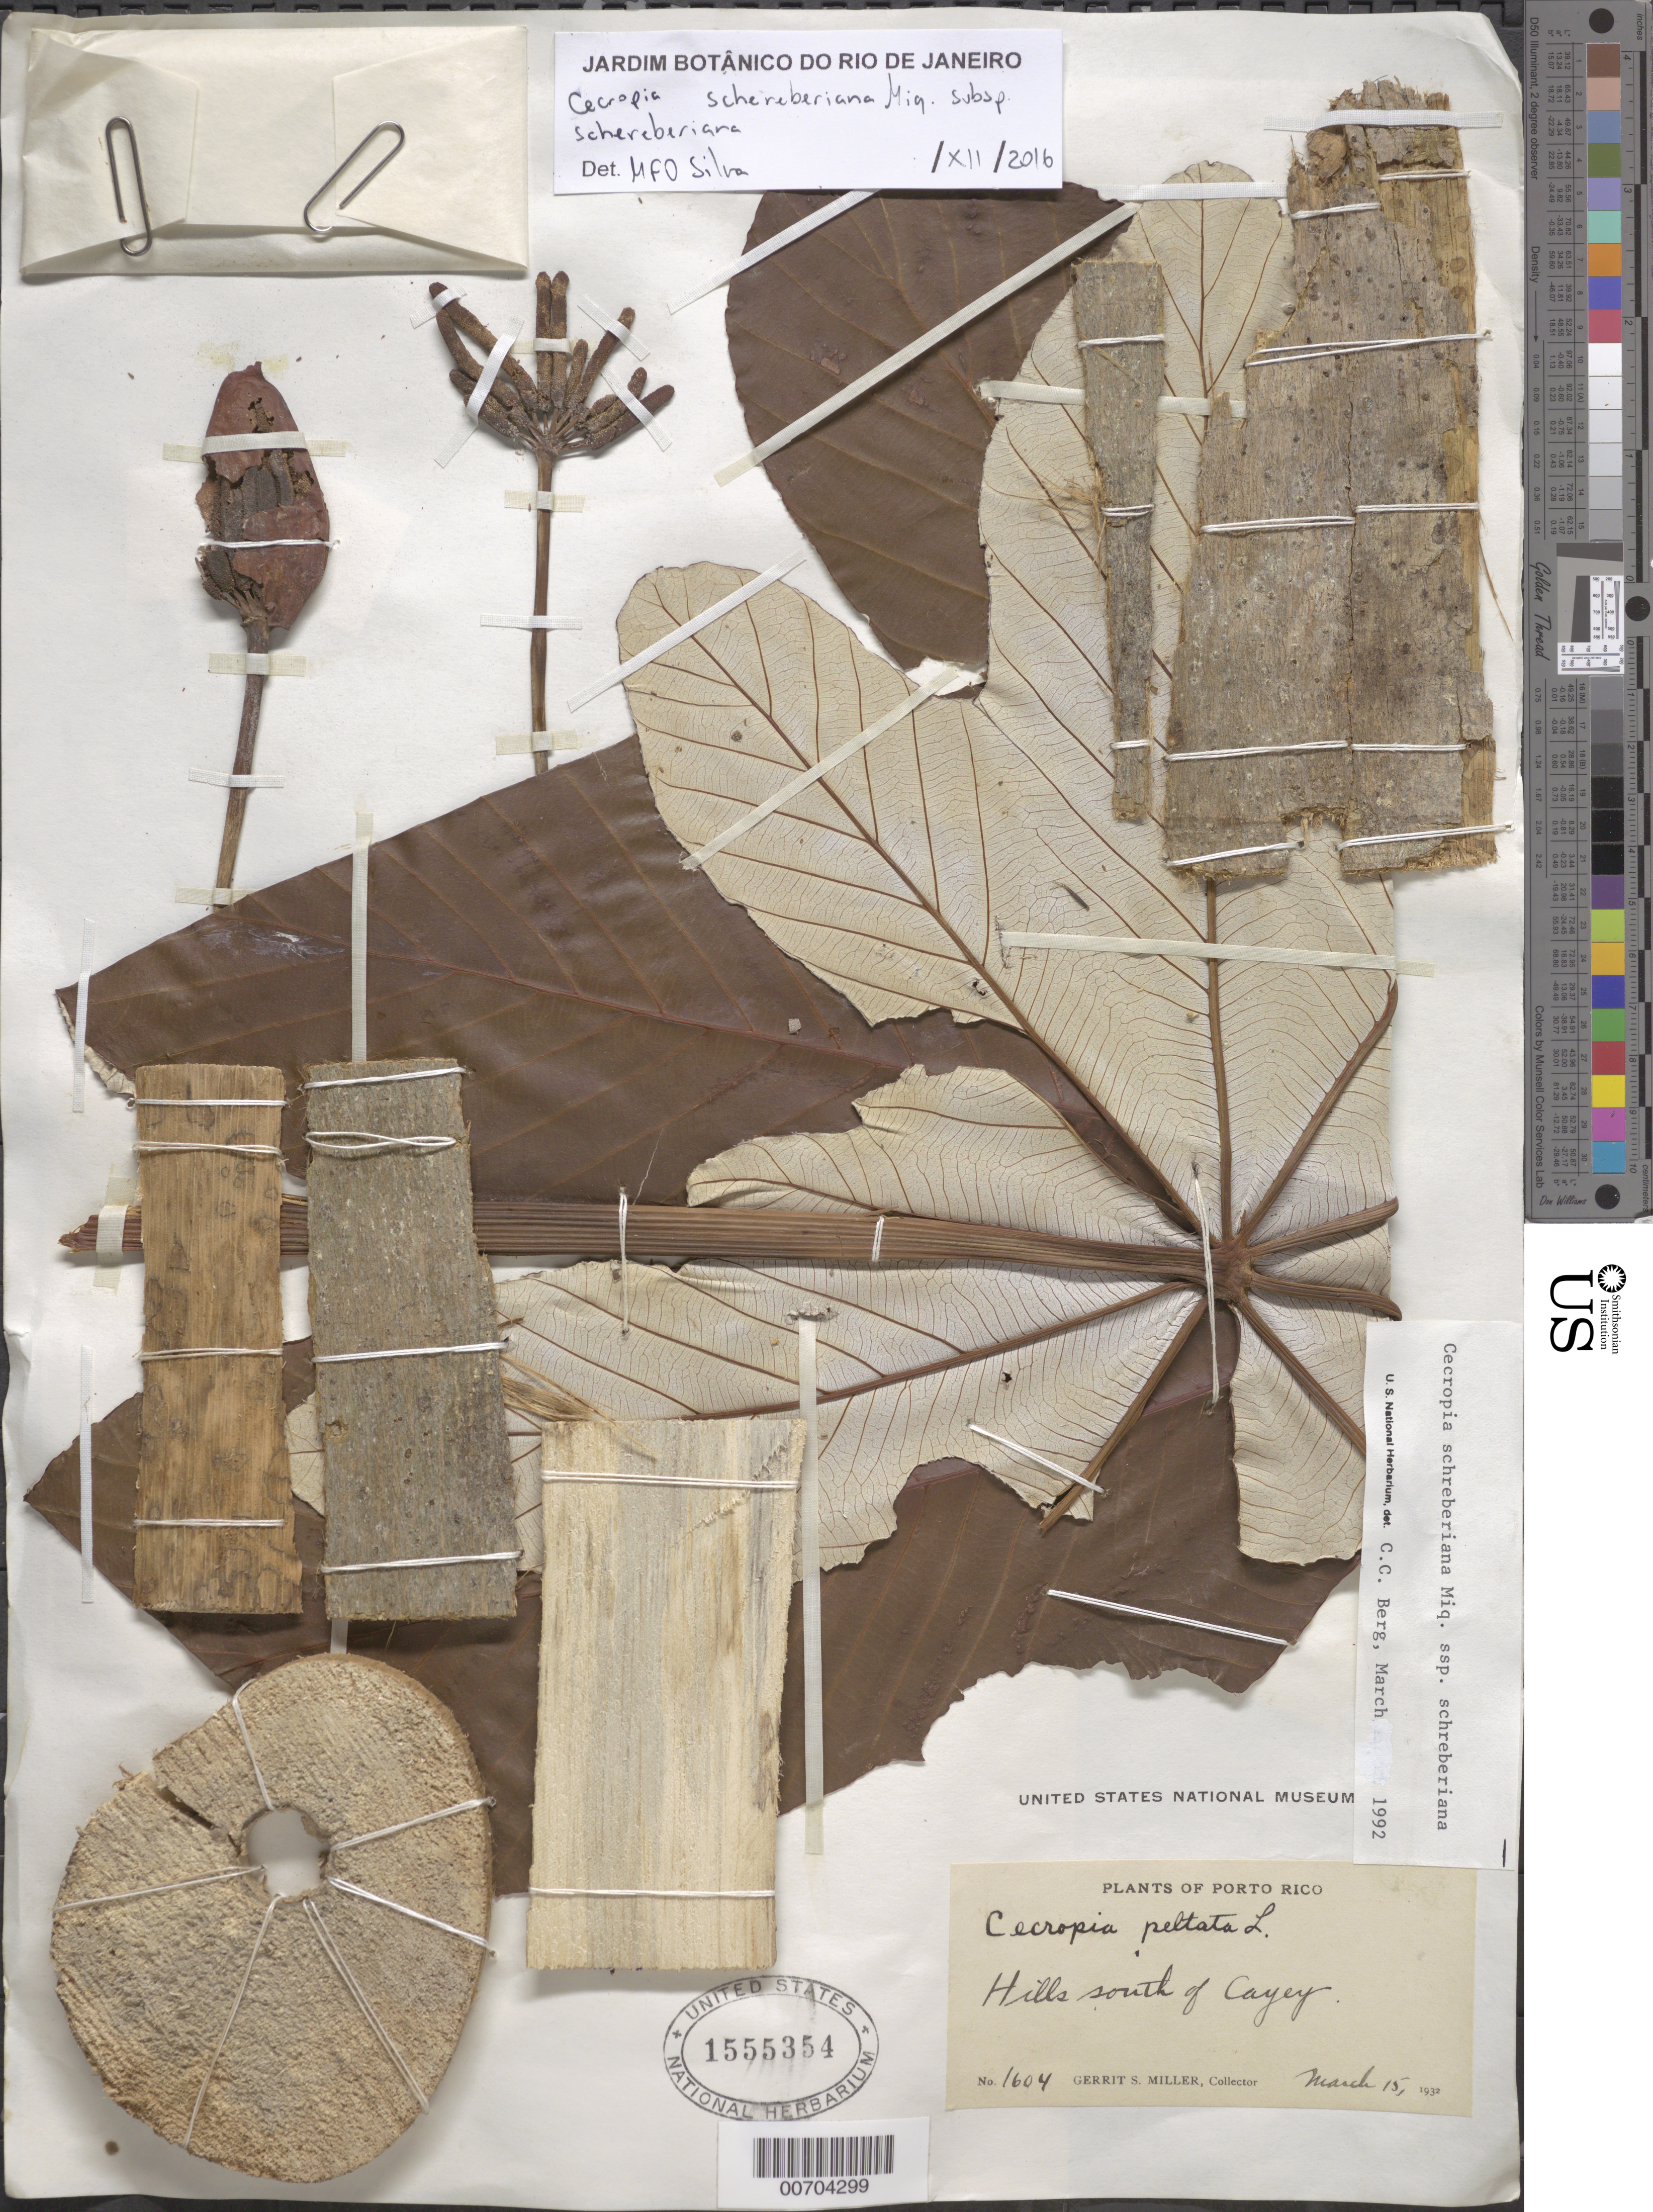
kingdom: Plantae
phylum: Tracheophyta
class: Magnoliopsida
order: Rosales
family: Urticaceae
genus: Cecropia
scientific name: Cecropia schreberiana subsp. schreberiana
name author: Miq.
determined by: Berg, C. C.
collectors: G. S. Miller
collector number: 1604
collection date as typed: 15 Mar 1932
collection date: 1932-03-15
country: Puerto Rico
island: Greater Antilles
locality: Cayey, hills S of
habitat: Hills S of Cayey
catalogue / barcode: US 1555354